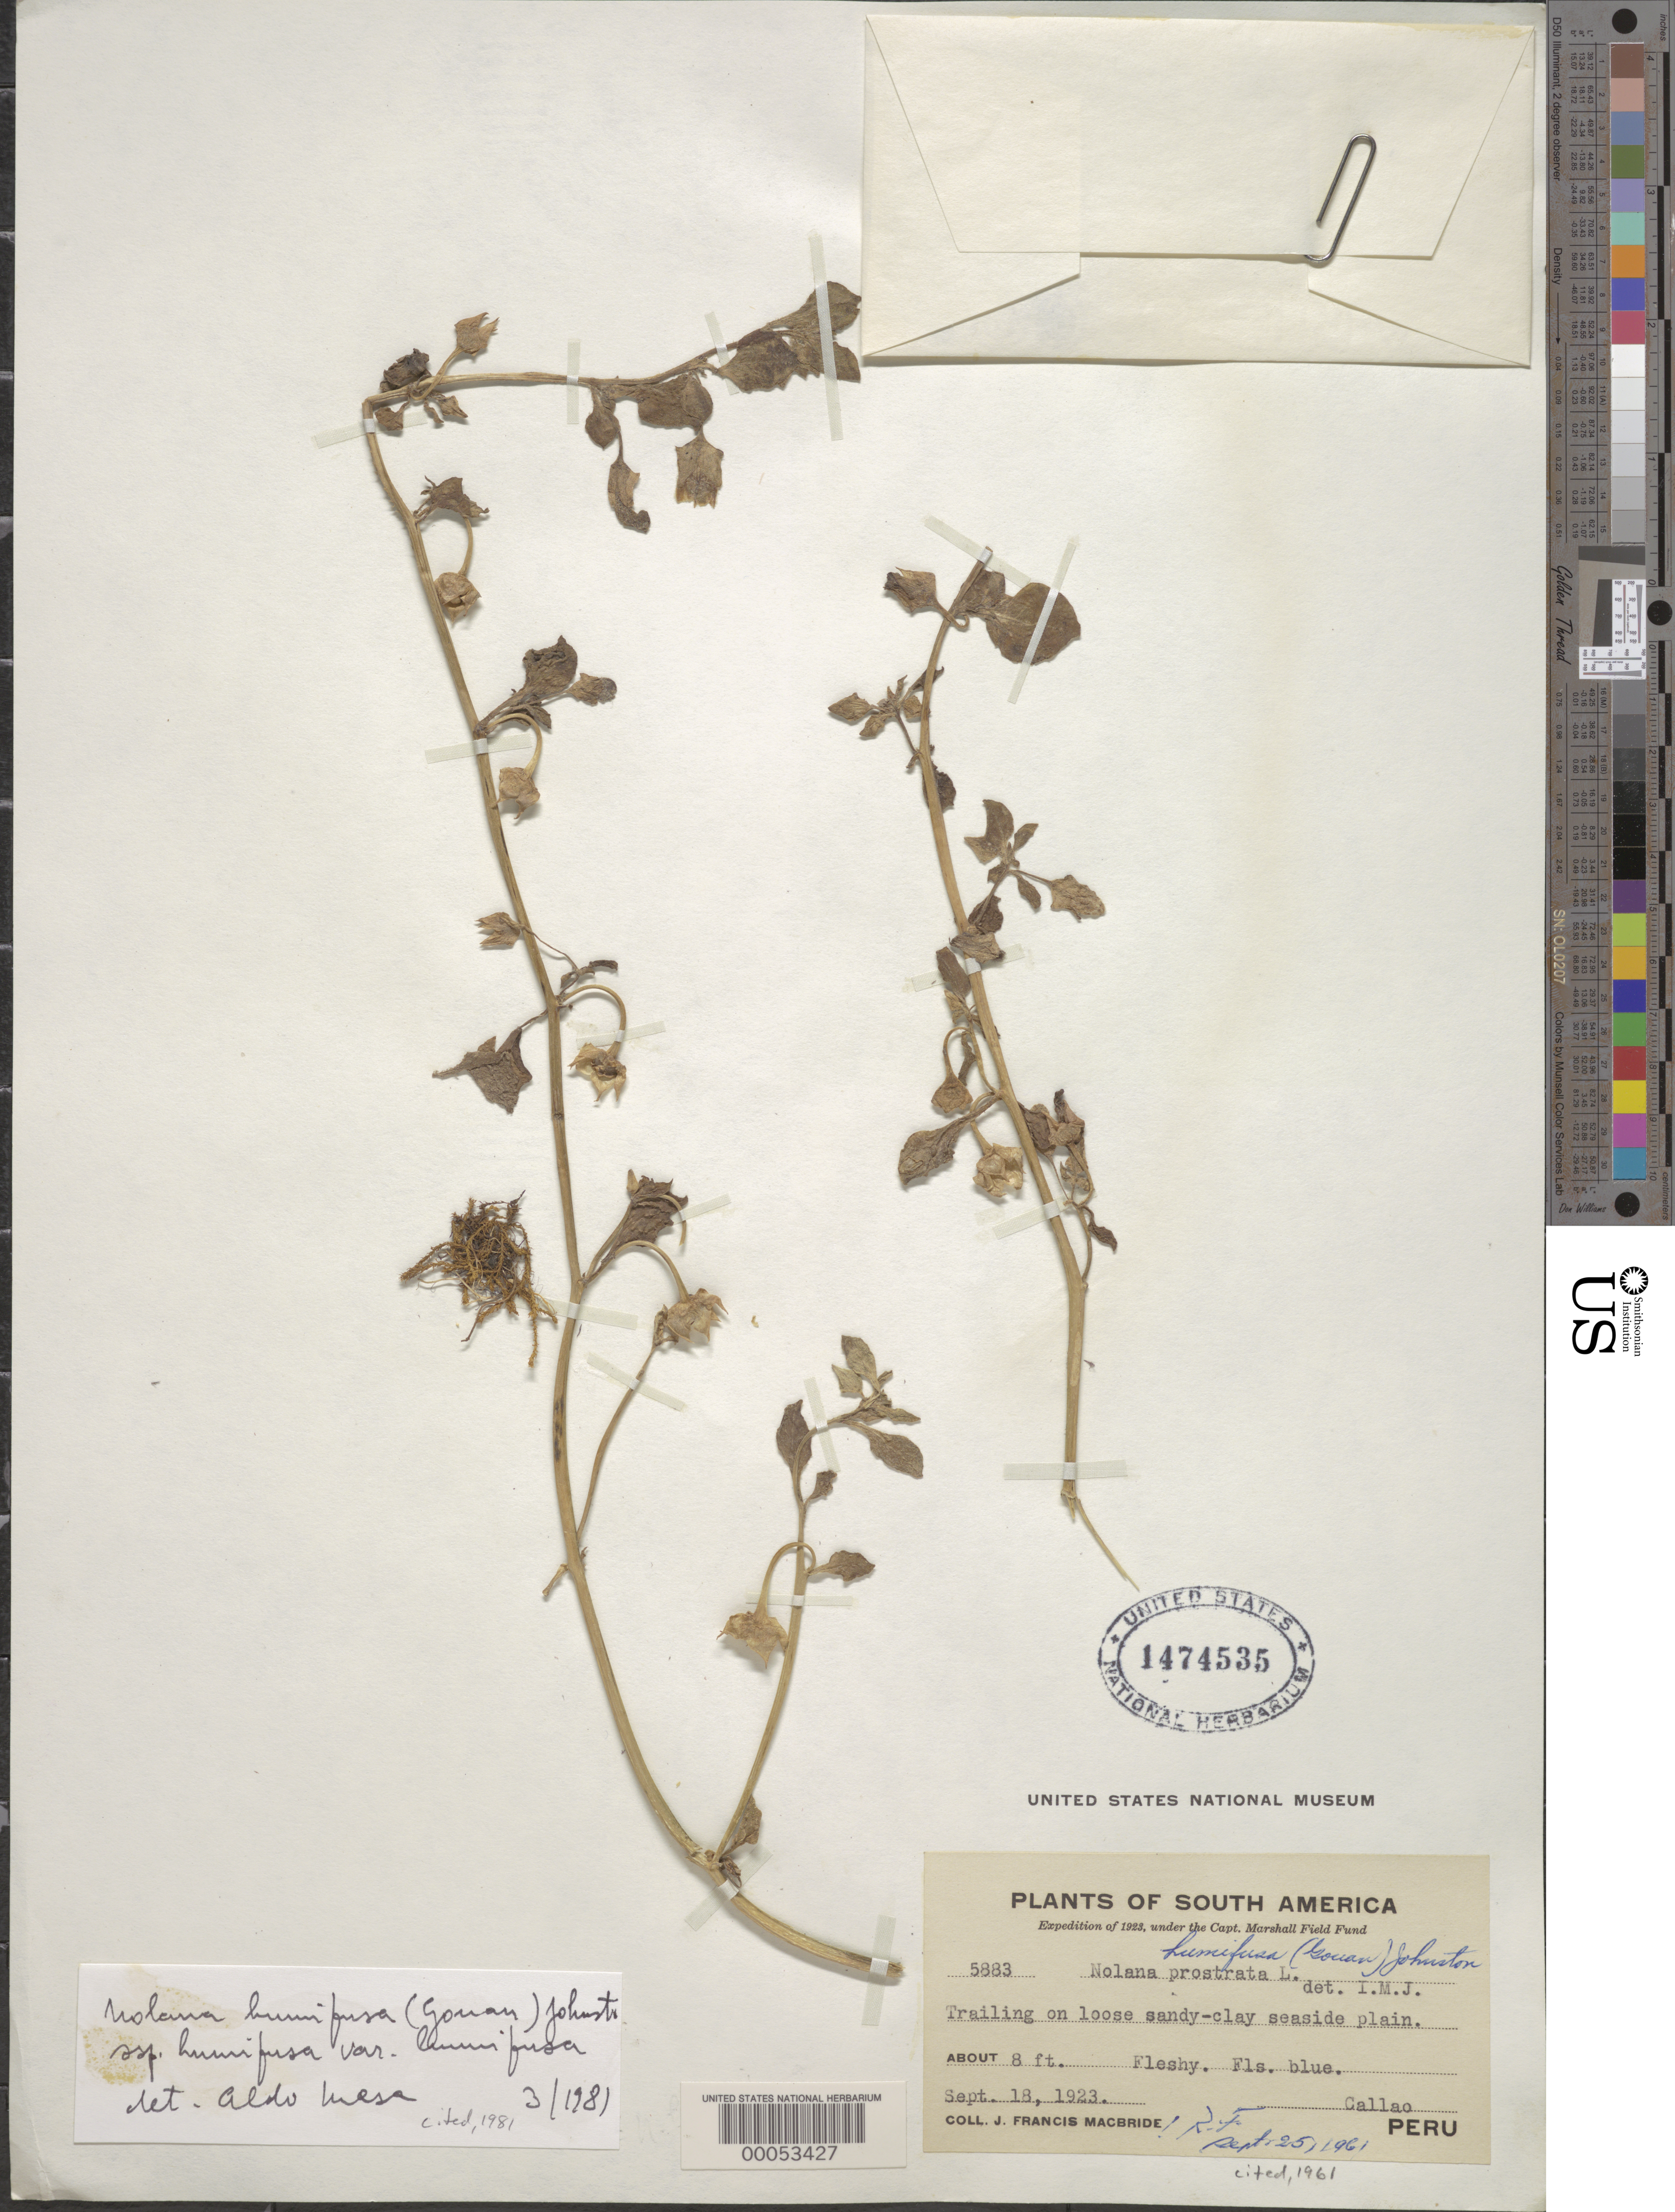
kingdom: Plantae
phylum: Tracheophyta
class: Magnoliopsida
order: Solanales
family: Solanaceae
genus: Nolana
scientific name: Nolana humifusa var. humifusa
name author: (Gouan) I.M. Johnst.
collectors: J. F. Macbride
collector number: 5883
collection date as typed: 18 Sep 1923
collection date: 1923-09-18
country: Peru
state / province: Callao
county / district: Callao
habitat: On loose sandy-clay seaside plain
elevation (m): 2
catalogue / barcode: US 1474535